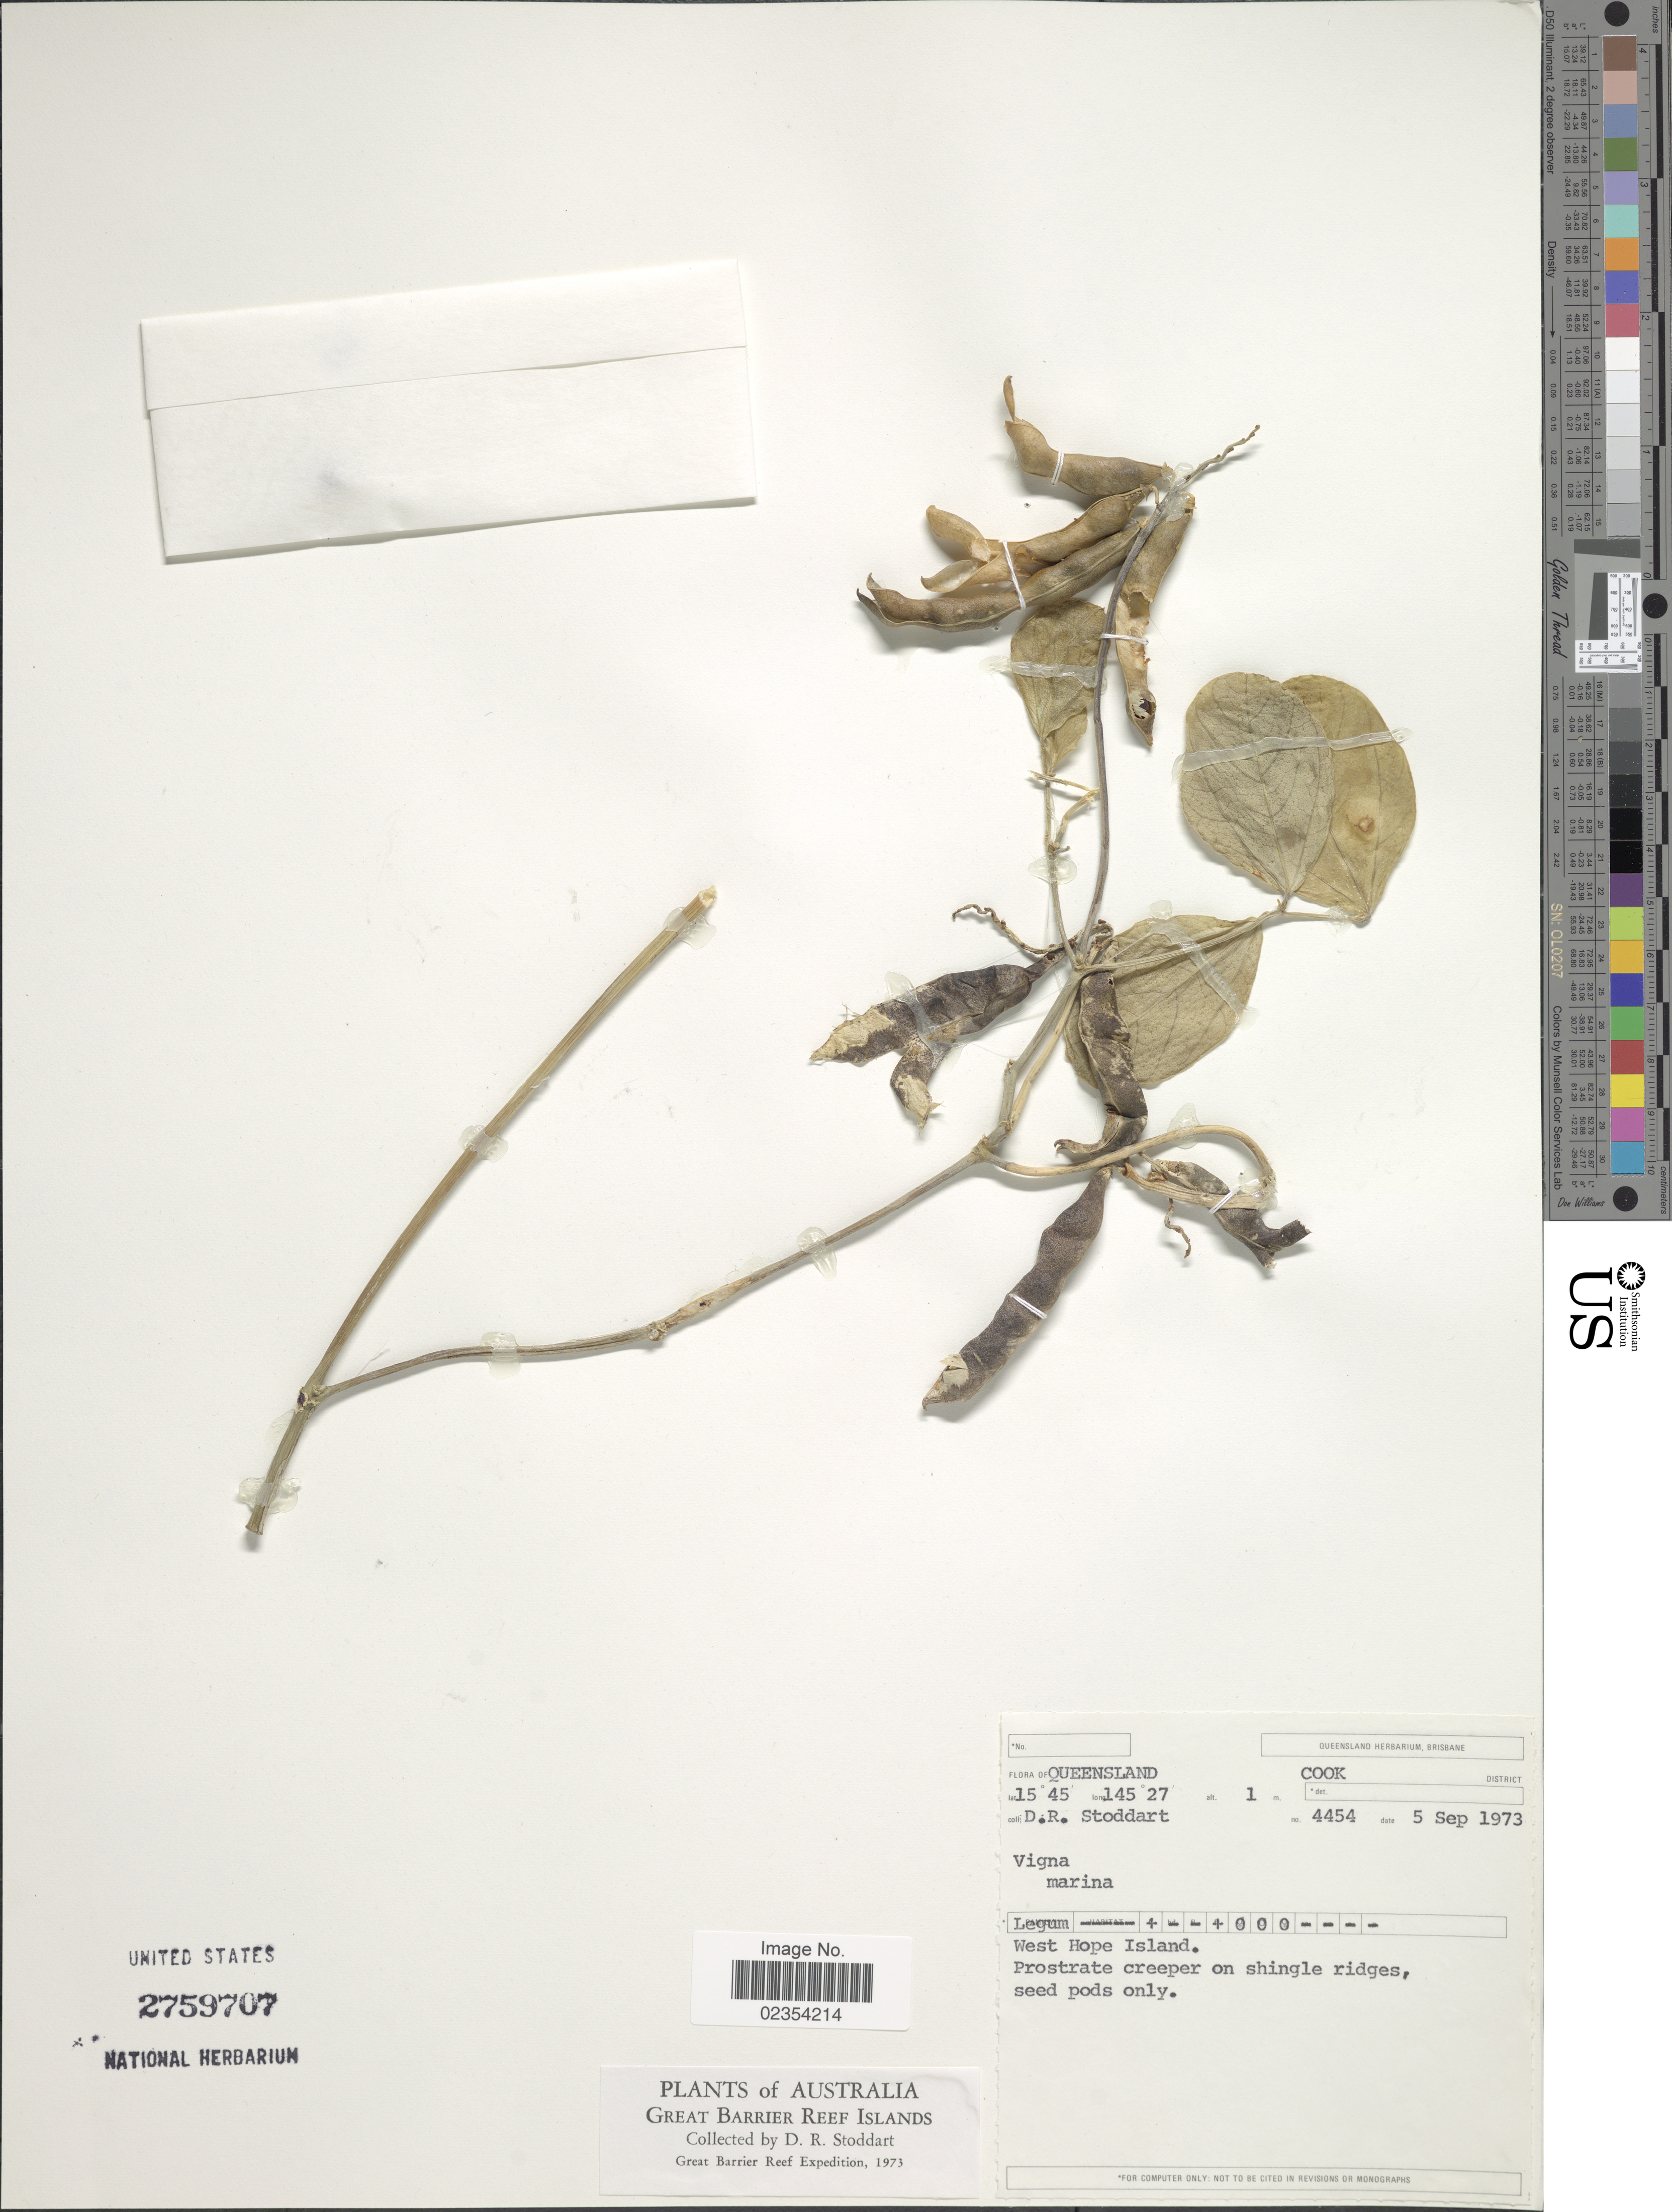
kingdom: Plantae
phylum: Tracheophyta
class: Magnoliopsida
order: Fabales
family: Fabaceae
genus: Vigna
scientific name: Vigna marina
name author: (Burm.) Merr.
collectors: D. R. Stoddart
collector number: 4454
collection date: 1973-09-05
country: Australia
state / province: Queensland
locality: Cook District, West Hope Island, on shingle ridges, Great Barrier Reef Islands.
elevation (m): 1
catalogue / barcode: US 2759707